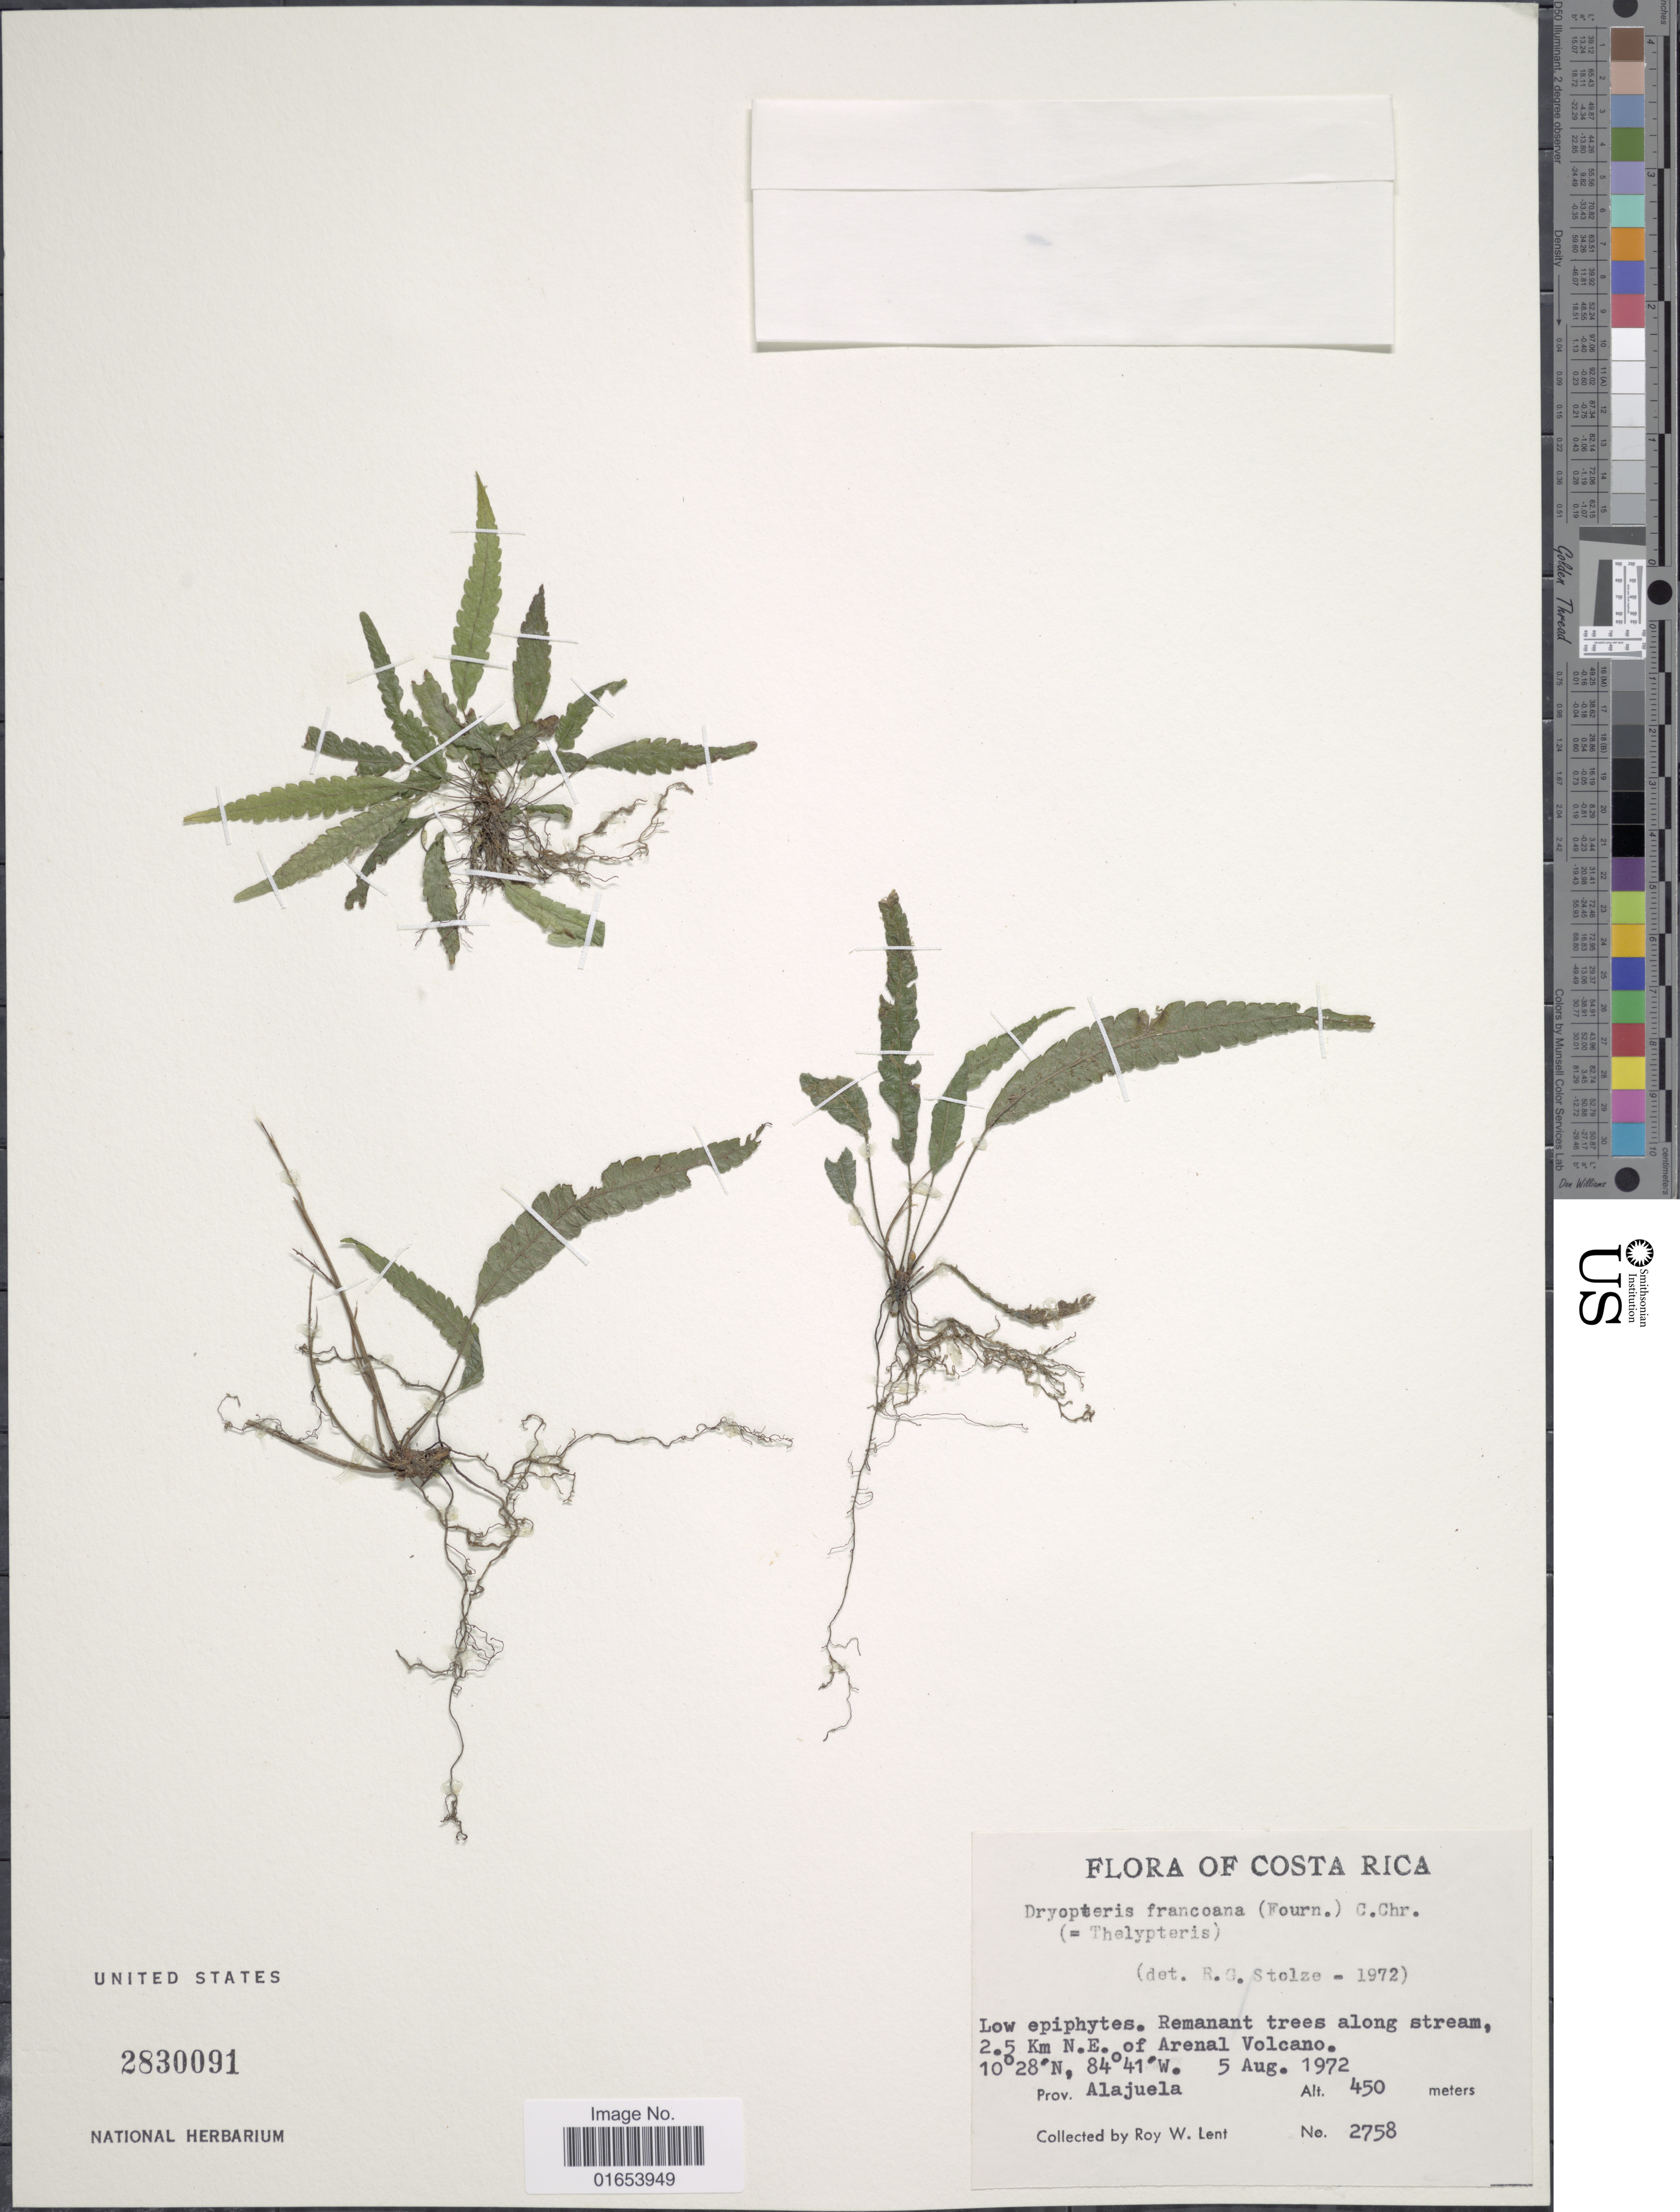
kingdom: Plantae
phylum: Tracheophyta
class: Polypodiopsida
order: Polypodiales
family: Thelypteridaceae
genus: Goniopteris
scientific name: Goniopteris francoana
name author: (E. Fourn.) Á. Löve & D. Löve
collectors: R. W. Lent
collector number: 2758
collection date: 1972-08-05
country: Costa Rica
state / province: Alajuela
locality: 2.5 km N.E. of Arenal Volcano, Prov. Alajuela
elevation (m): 450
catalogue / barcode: US 2830091